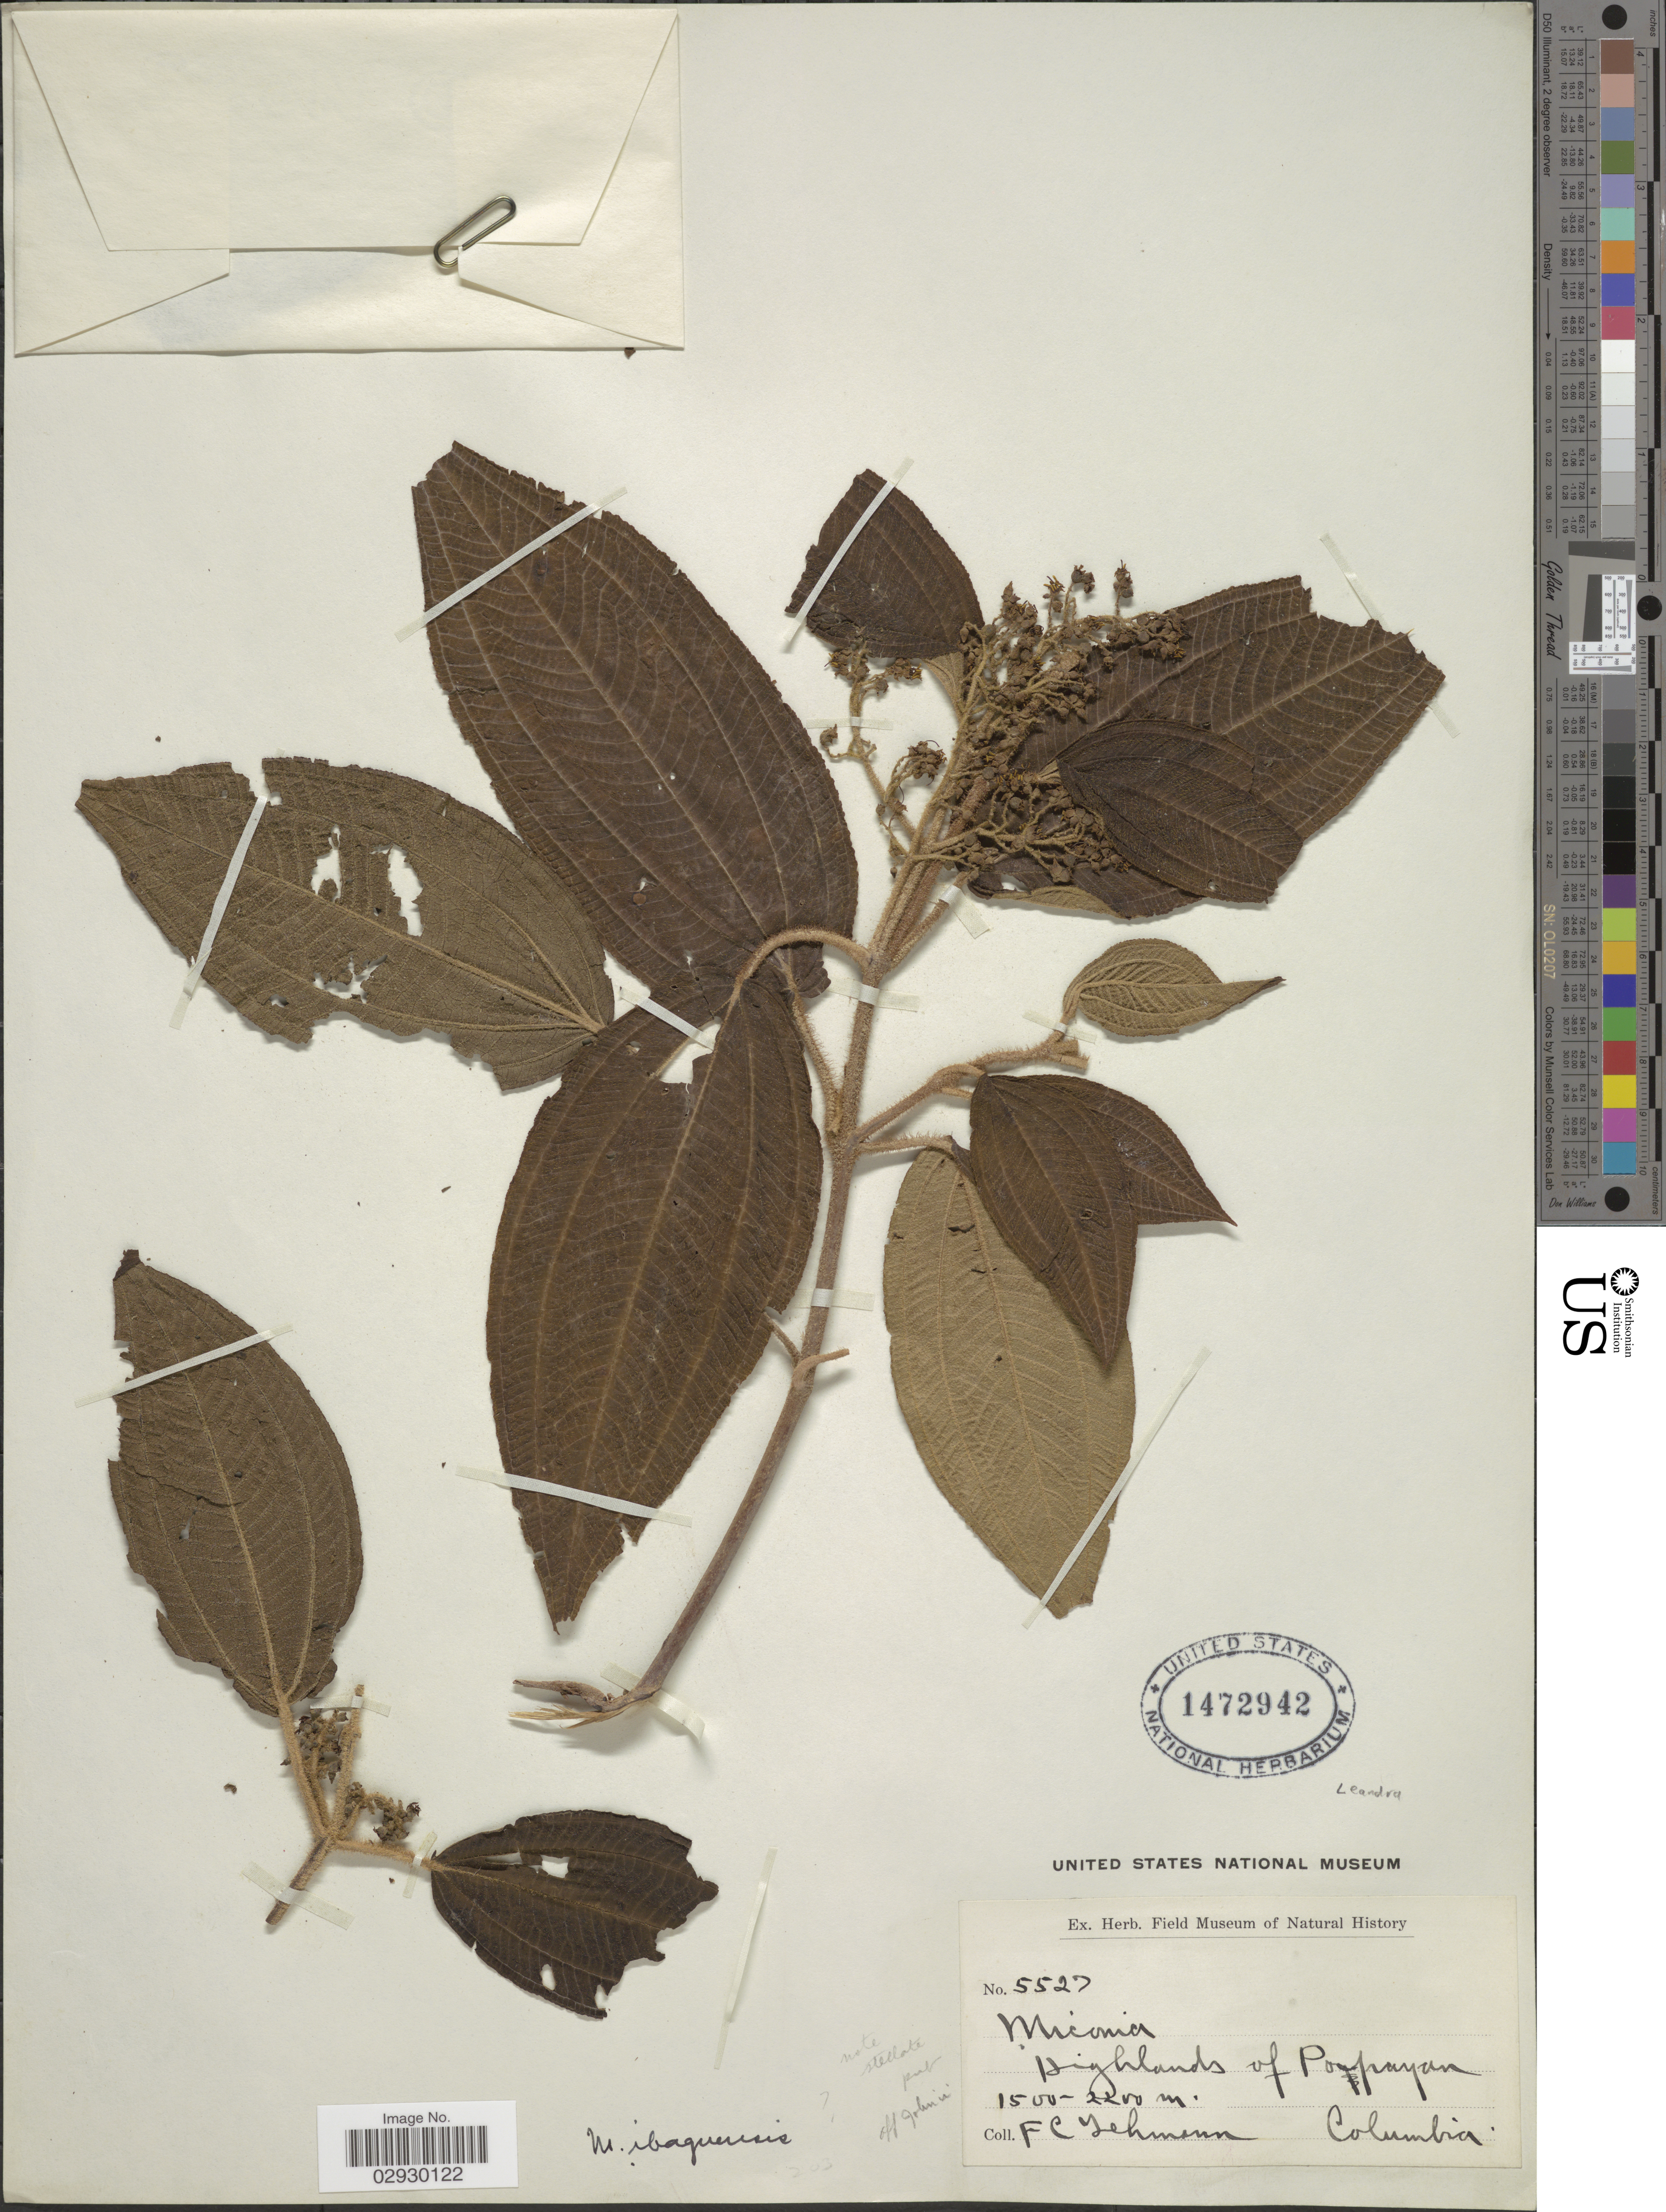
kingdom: Plantae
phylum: Tracheophyta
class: Magnoliopsida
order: Myrtales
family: Melastomataceae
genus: Leandra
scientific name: Leandra subseriata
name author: (Naudin) Cogn.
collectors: F. C. Lehmann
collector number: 5527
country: Colombia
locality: Highlands of Popayan.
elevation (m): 1500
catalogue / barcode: US 1472942